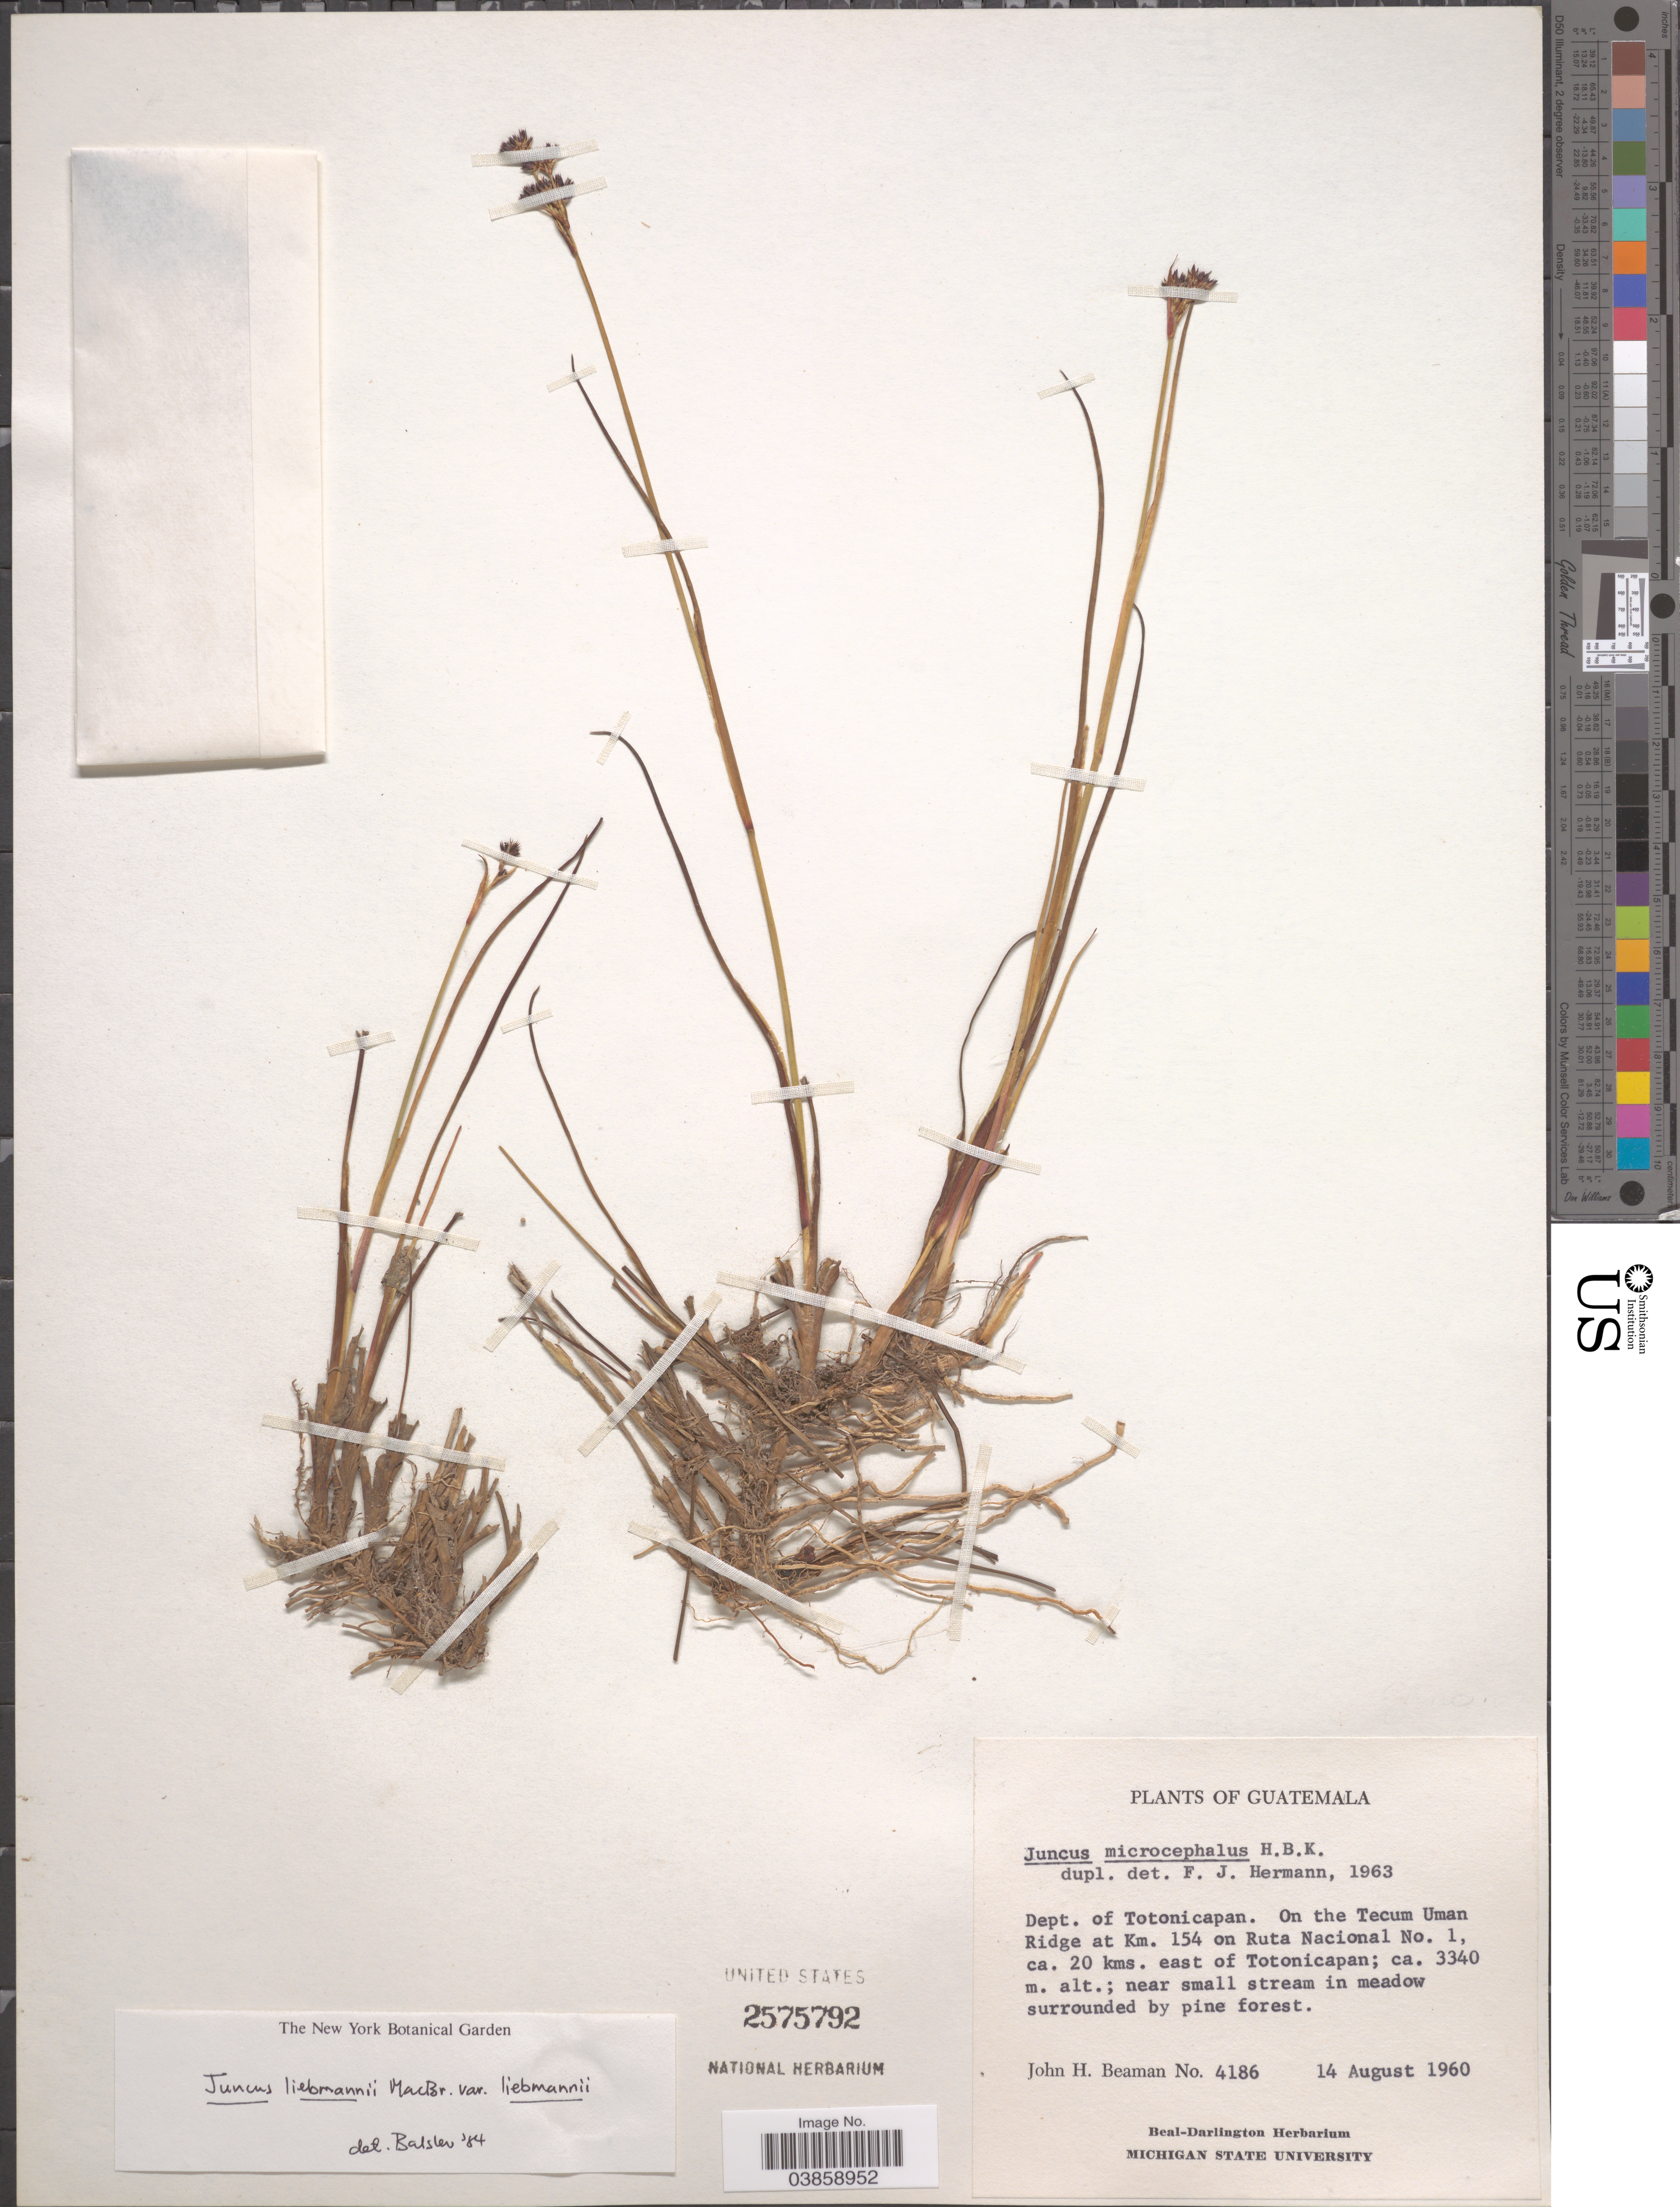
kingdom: Plantae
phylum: Tracheophyta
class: Liliopsida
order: Poales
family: Juncaceae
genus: Juncus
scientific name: Juncus liebmannii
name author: J.F. Macbr.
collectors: J. H. Beaman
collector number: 4186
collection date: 1960-08-14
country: Guatemala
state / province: Totonicapan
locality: Dept. of Totonicapan. On the Tecum Uman Ridge at Km. 154 on Ruta Nacional No. 1, ca. 20 kms. east of Totonicapan.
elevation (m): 3340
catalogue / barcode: US 2575792